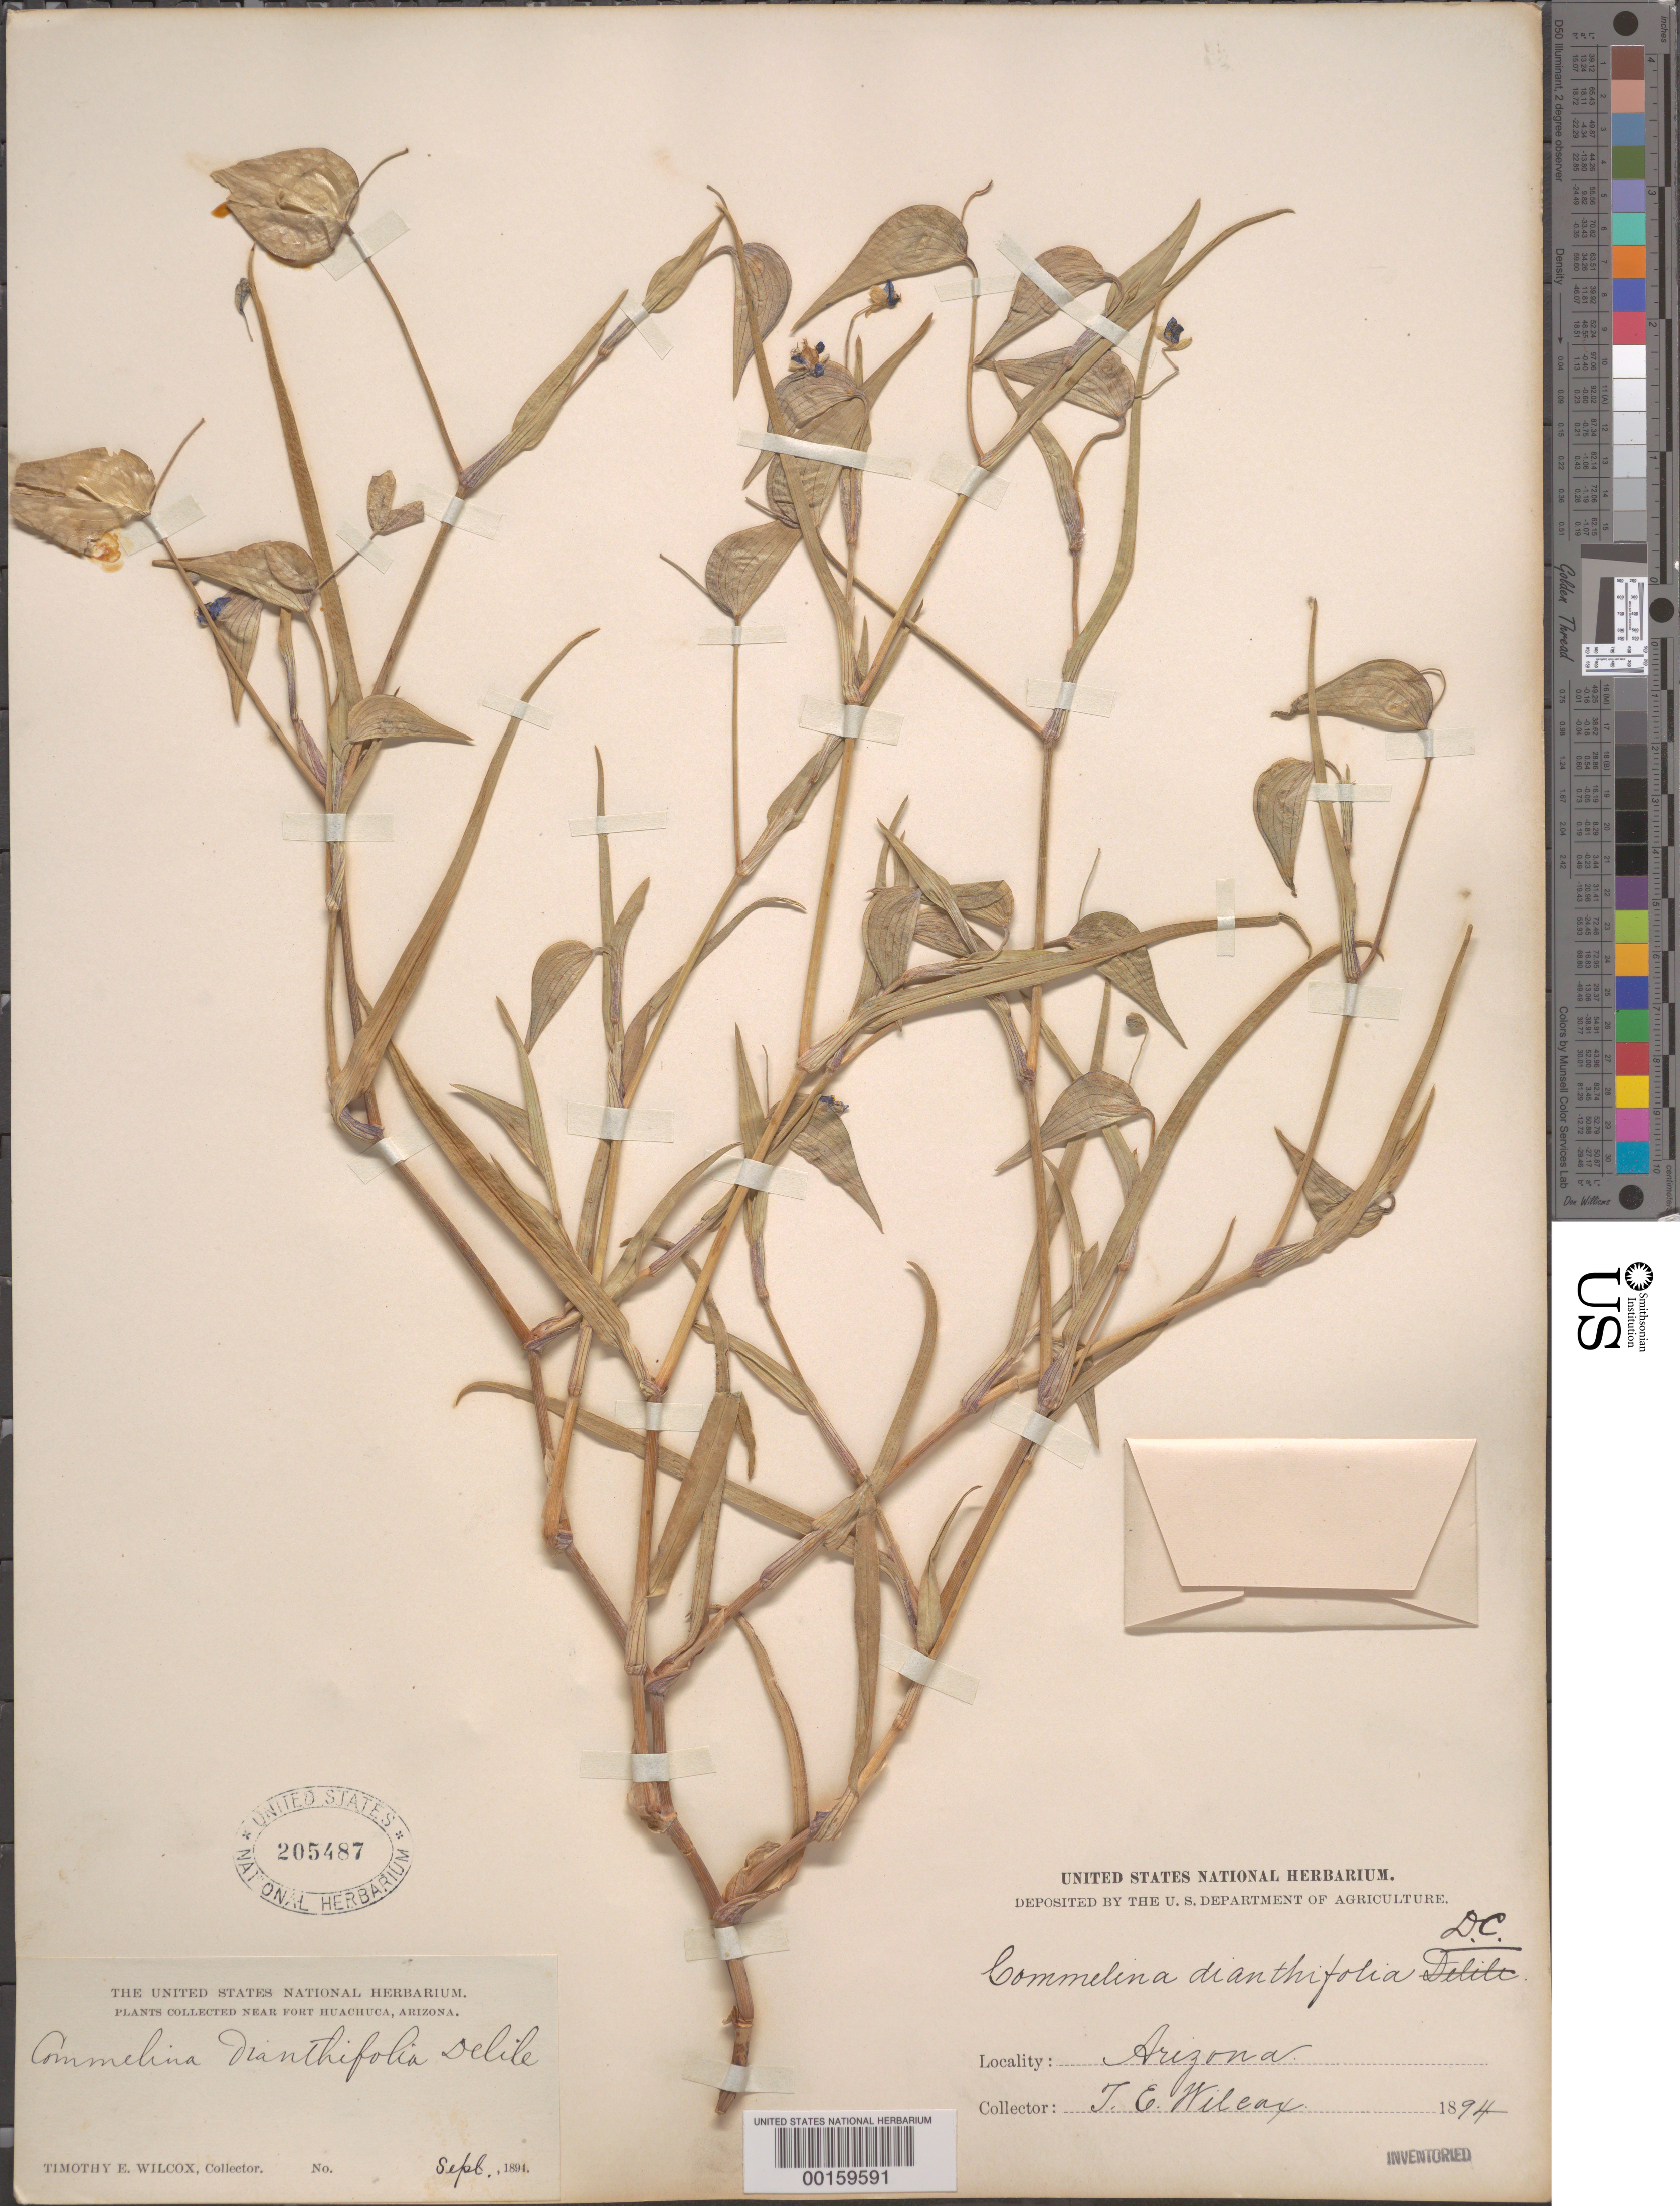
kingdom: Plantae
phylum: Tracheophyta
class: Liliopsida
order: Commelinales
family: Commelinaceae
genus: Commelina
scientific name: Commelina dianthifolia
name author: Redouté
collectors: T. E. Wilcox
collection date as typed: Sep 1894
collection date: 1894-09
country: United States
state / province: Arizona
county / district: Cochise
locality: Ft. huachuca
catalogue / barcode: US 205487